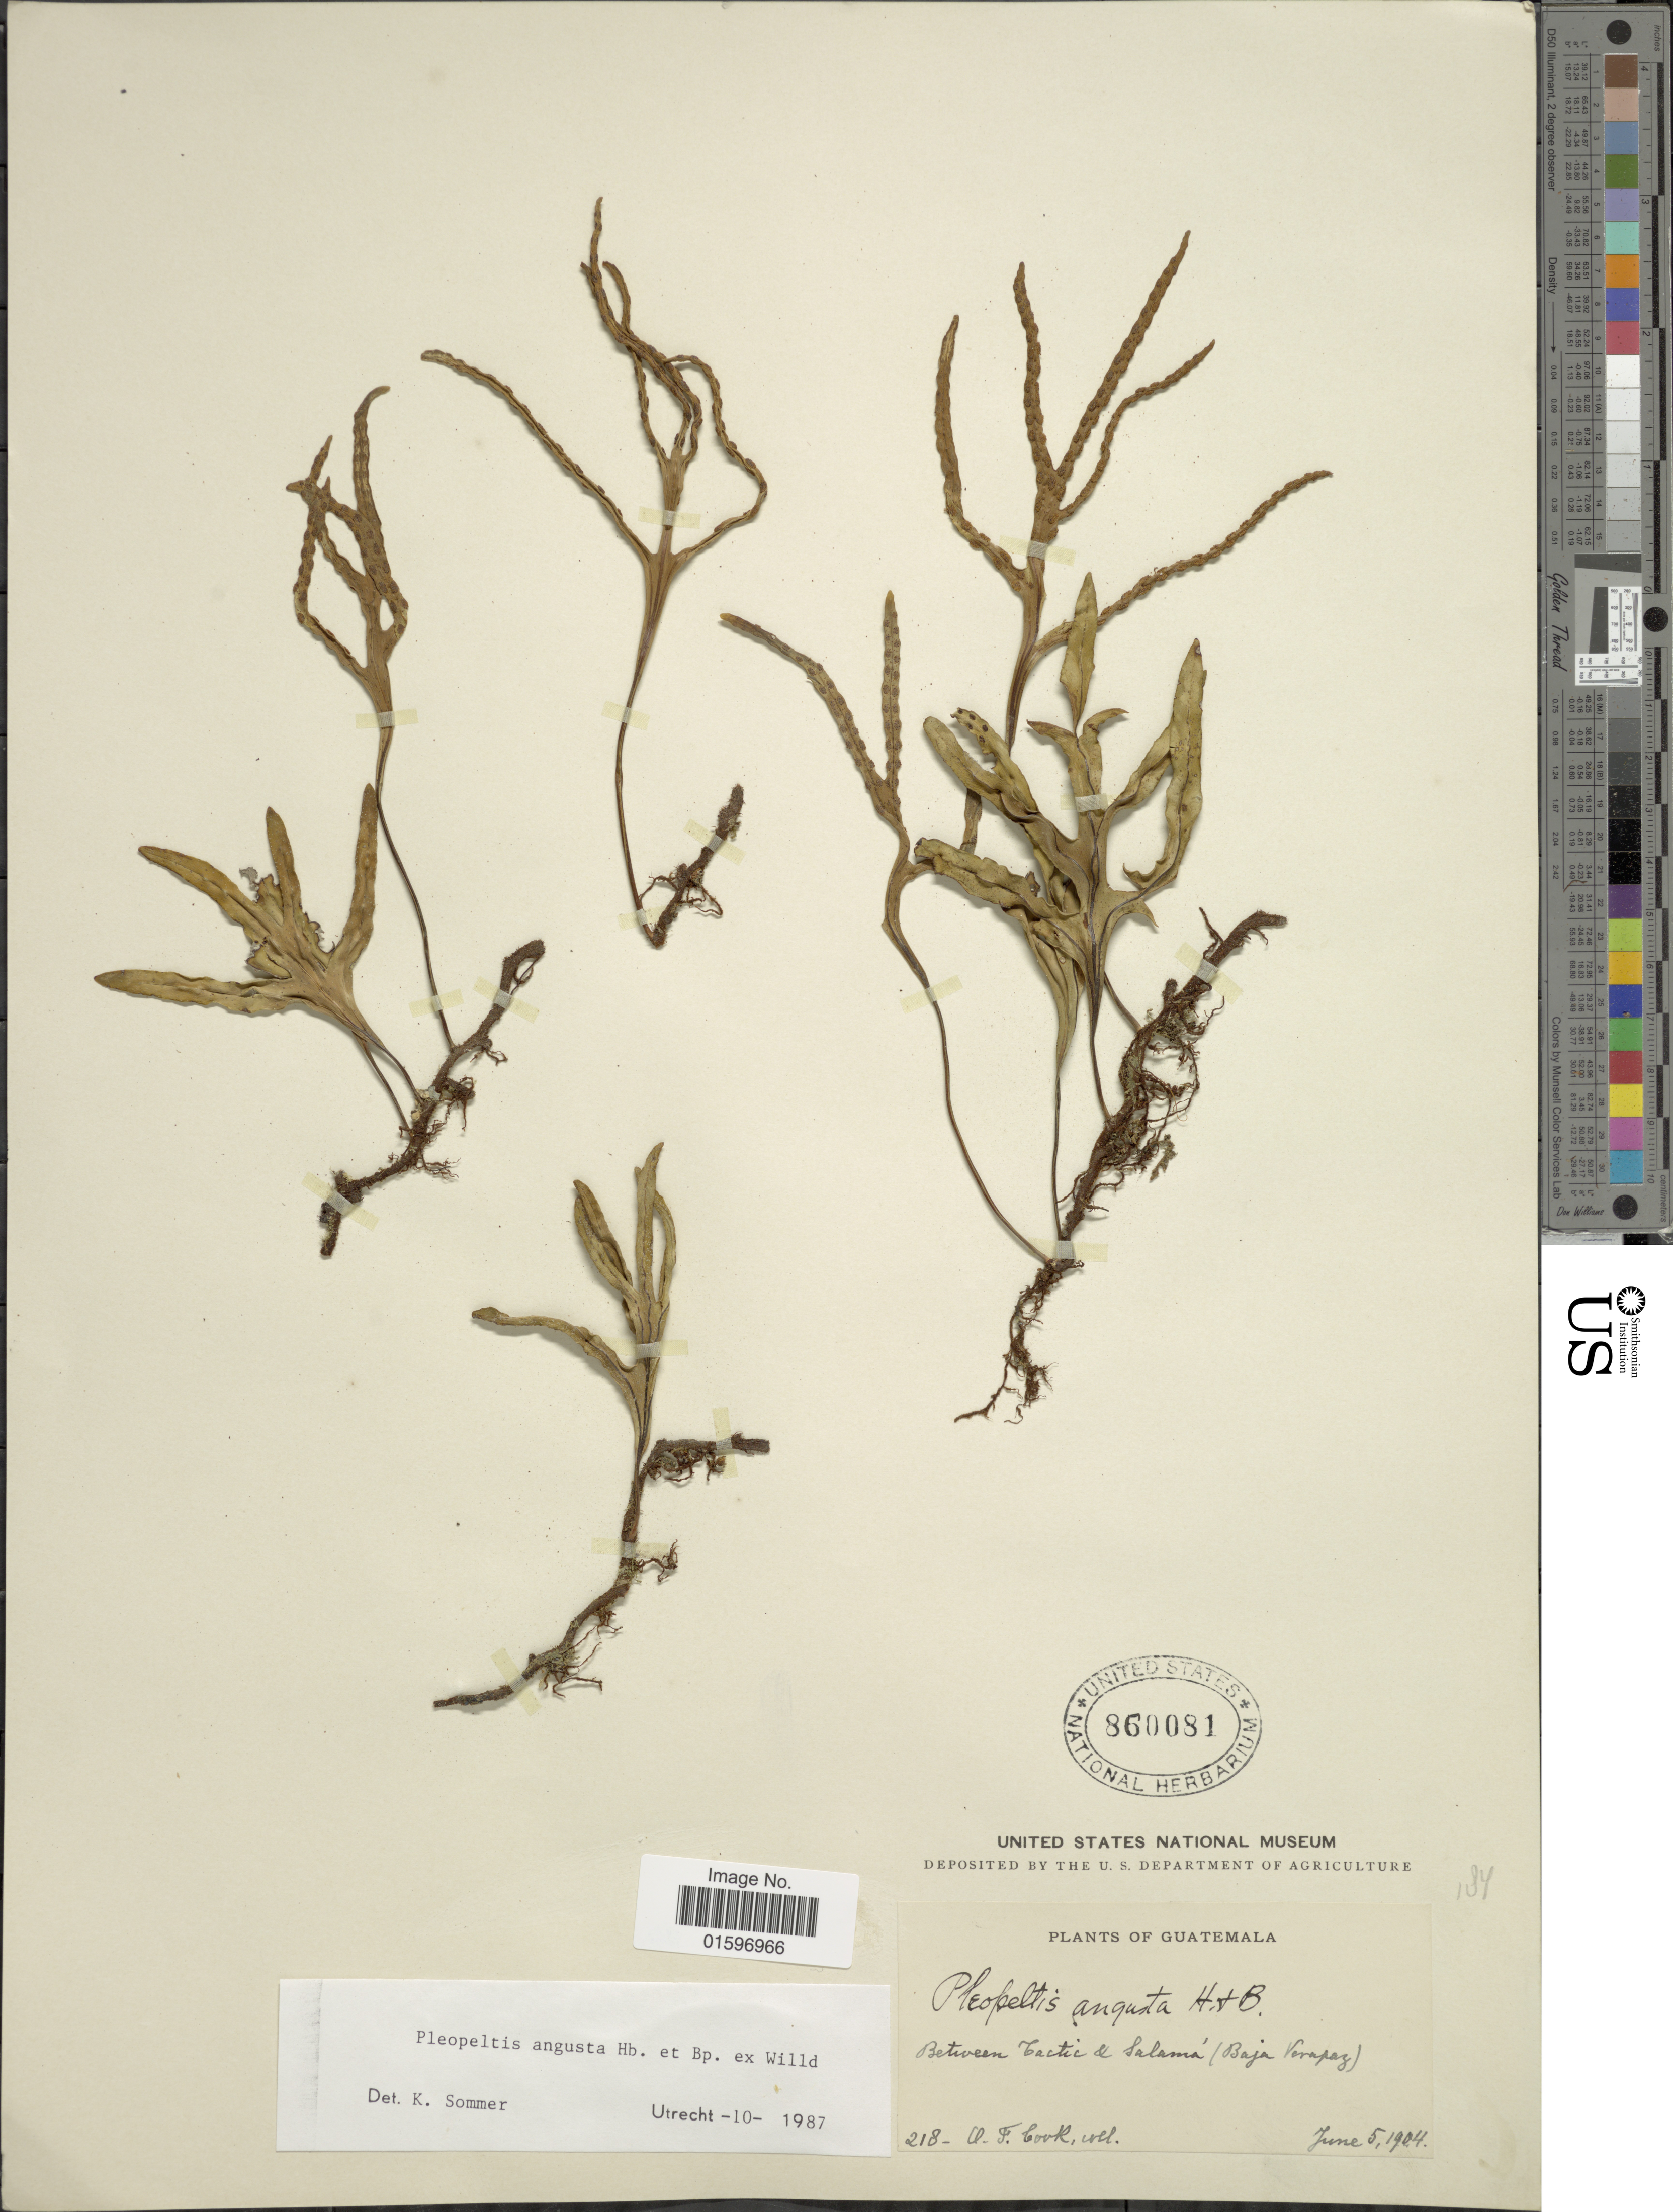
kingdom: Plantae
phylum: Tracheophyta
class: Polypodiopsida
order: Polypodiales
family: Polypodiaceae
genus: Pleopeltis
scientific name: Pleopeltis angusta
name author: Humb. & Bonap. ex Willd.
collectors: O. F. Cook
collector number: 218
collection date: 1904-06-05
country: Guatemala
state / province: Baja Verapaz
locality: Between Tactic & Salamá (Baja Verapaz).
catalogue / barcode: US 860081